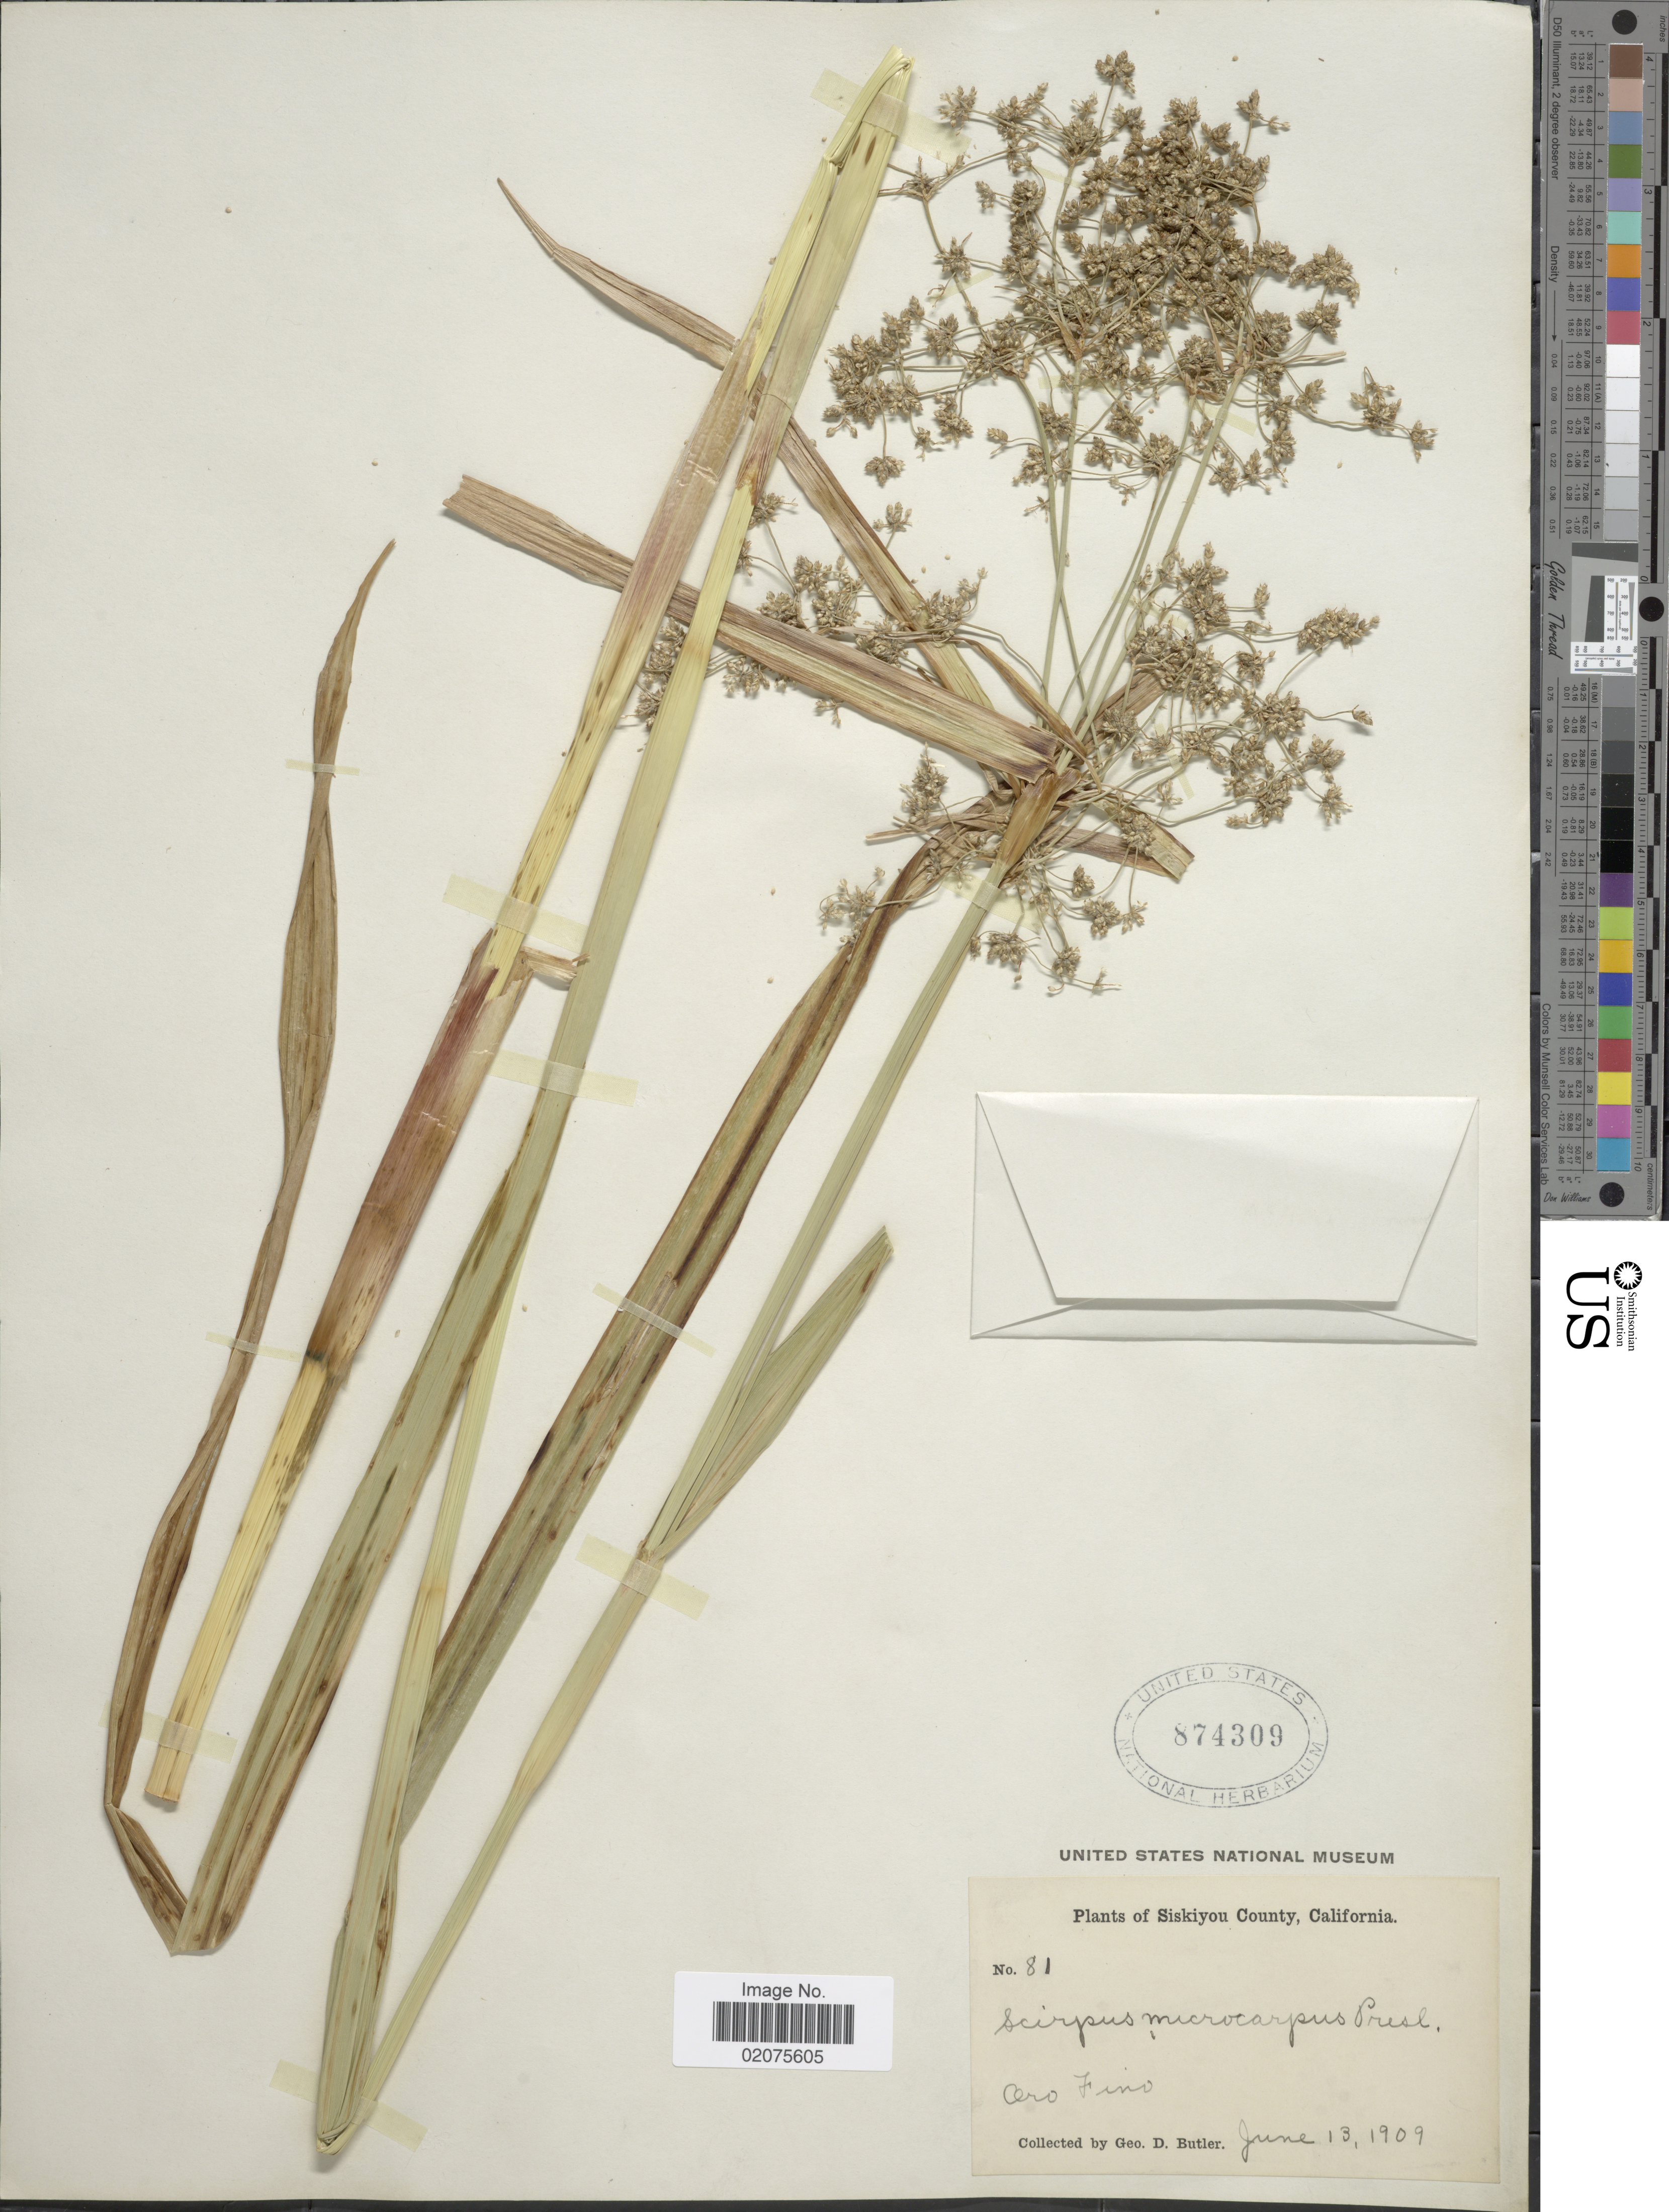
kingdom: Plantae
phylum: Tracheophyta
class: Liliopsida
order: Poales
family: Cyperaceae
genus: Scirpus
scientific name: Scirpus microcarpus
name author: J. Presl & C. Presl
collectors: G. D. Butler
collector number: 81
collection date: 1909-06-13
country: United States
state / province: California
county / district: Siskiyou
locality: Siskiyou County. Cero Fino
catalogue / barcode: US 874309